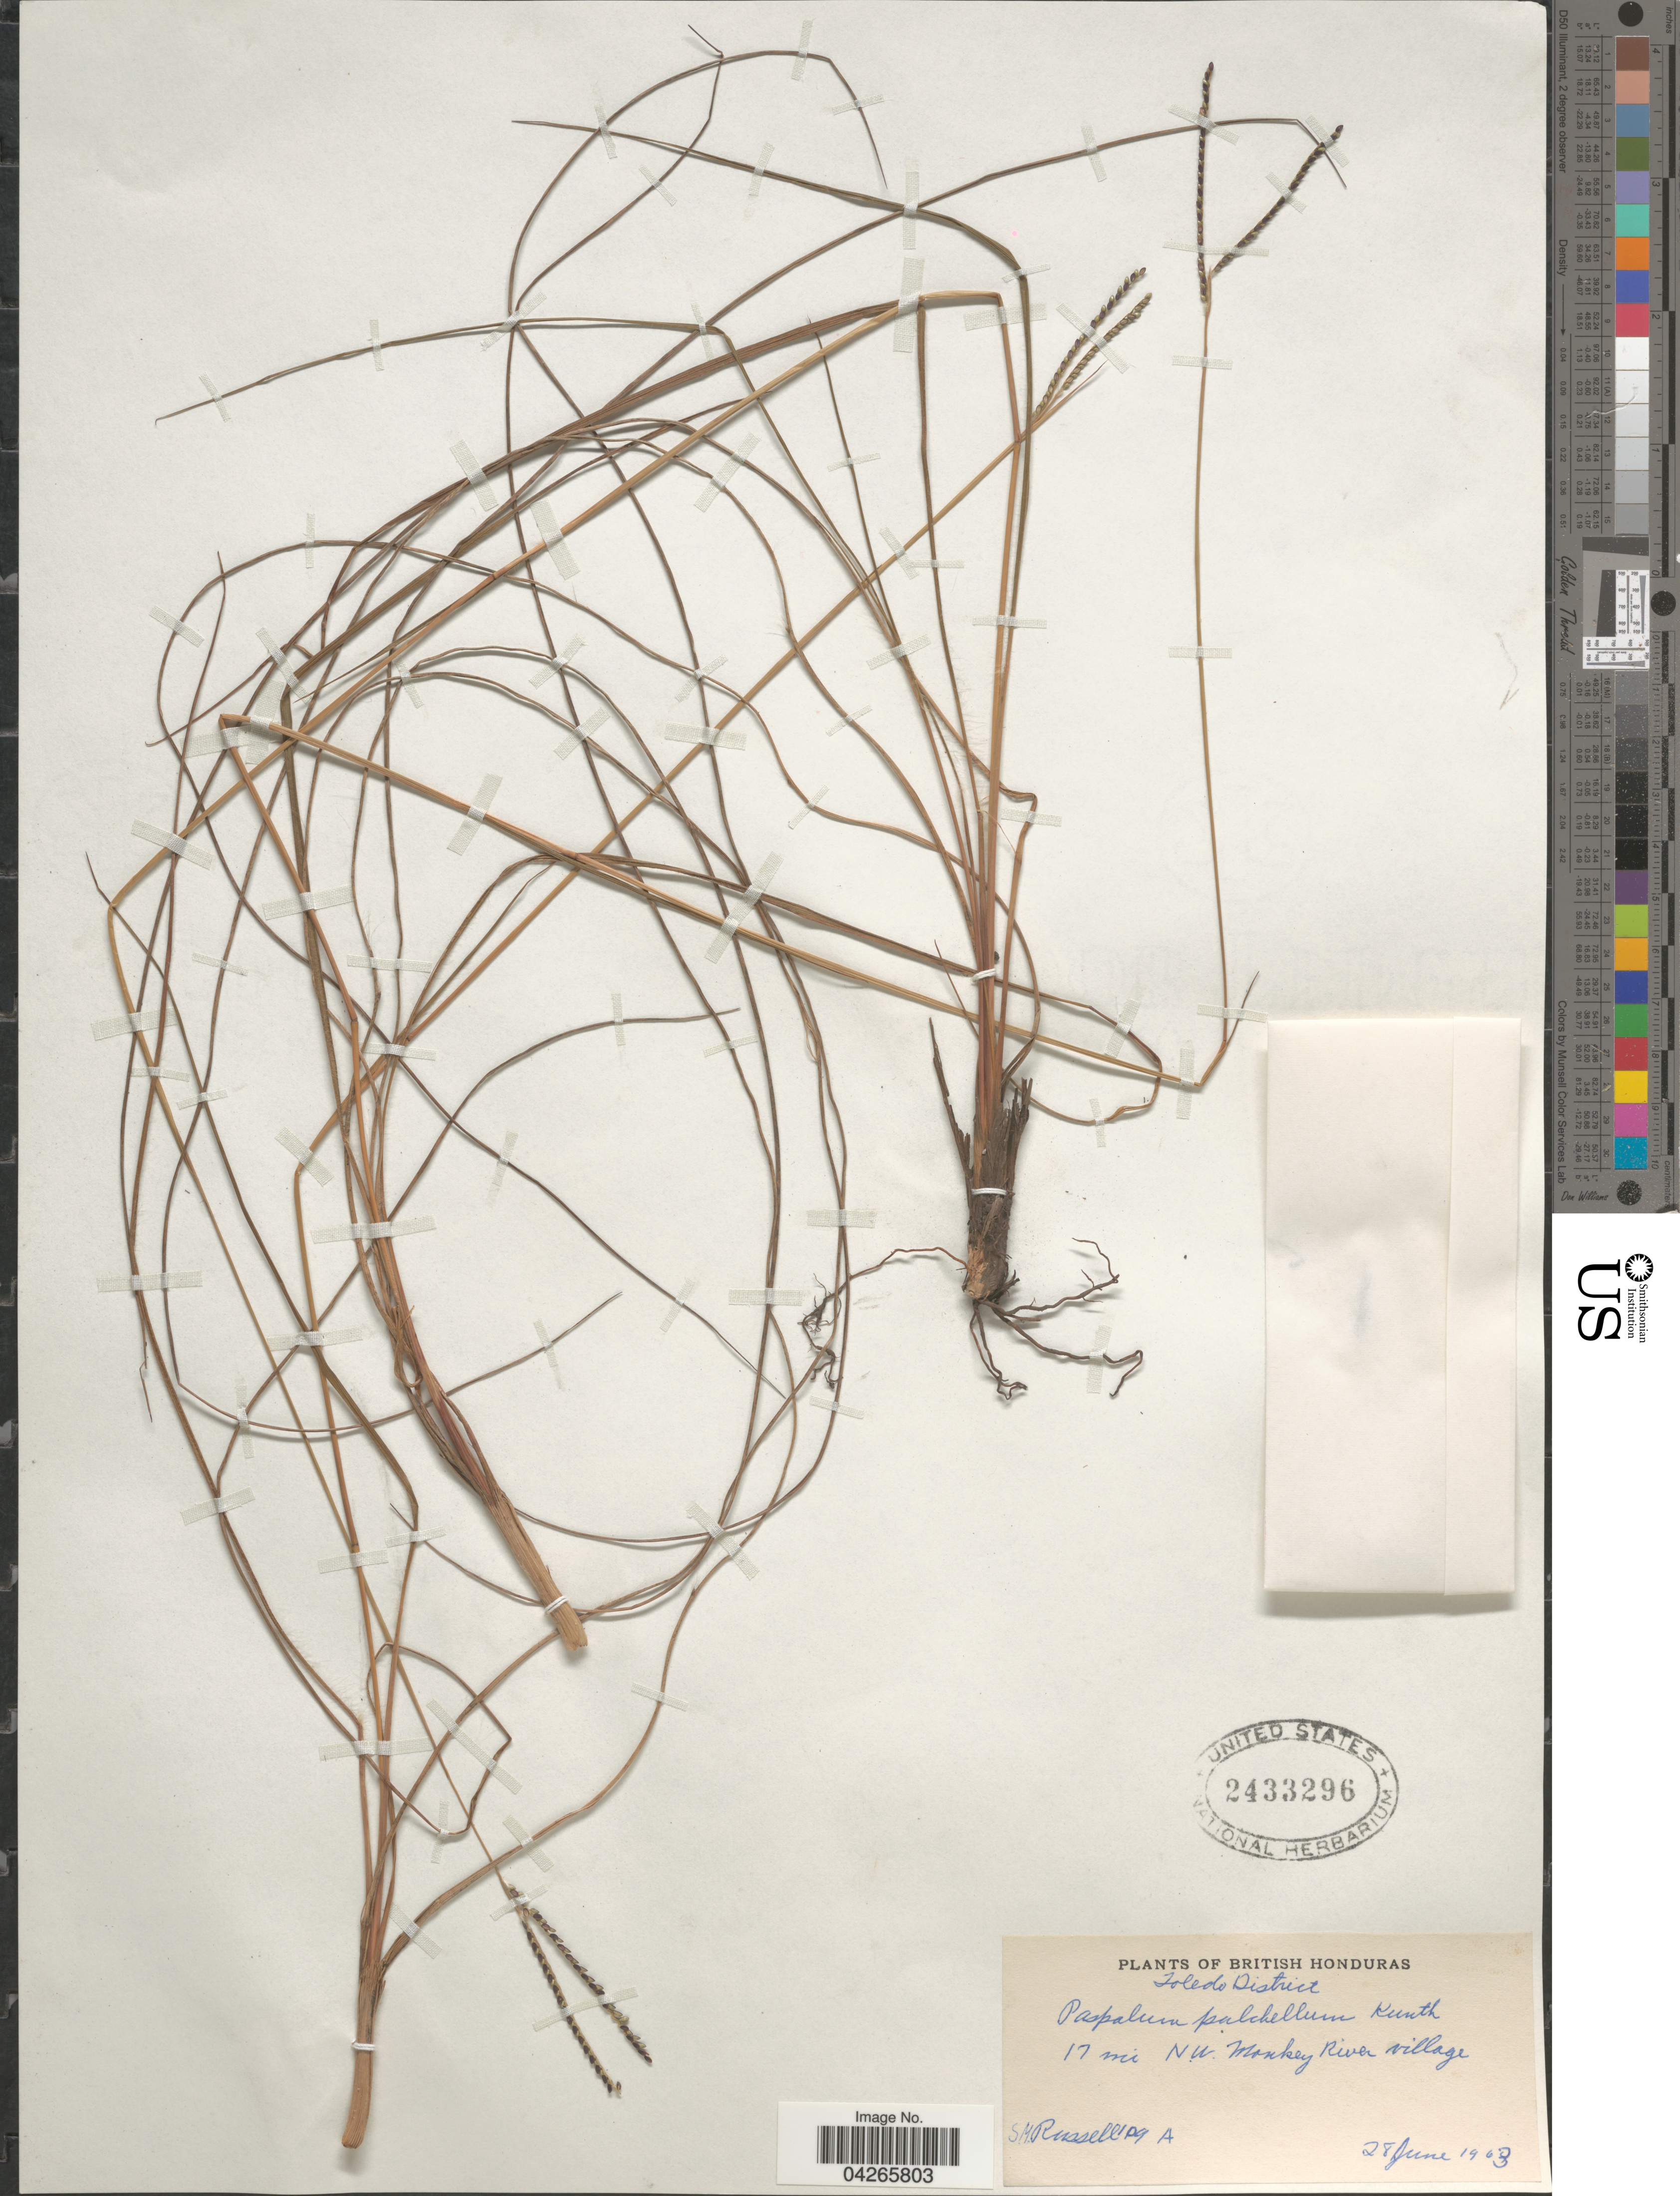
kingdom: Plantae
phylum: Tracheophyta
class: Liliopsida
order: Poales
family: Poaceae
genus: Paspalum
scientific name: Paspalum pulchellum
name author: Kunth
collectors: S. Russell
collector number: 109A*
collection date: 1903-06-28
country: Belize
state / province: Toledo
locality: British Honduras. Toledo District. 17 mi. N.W. Monkey River village.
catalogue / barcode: US 2433296